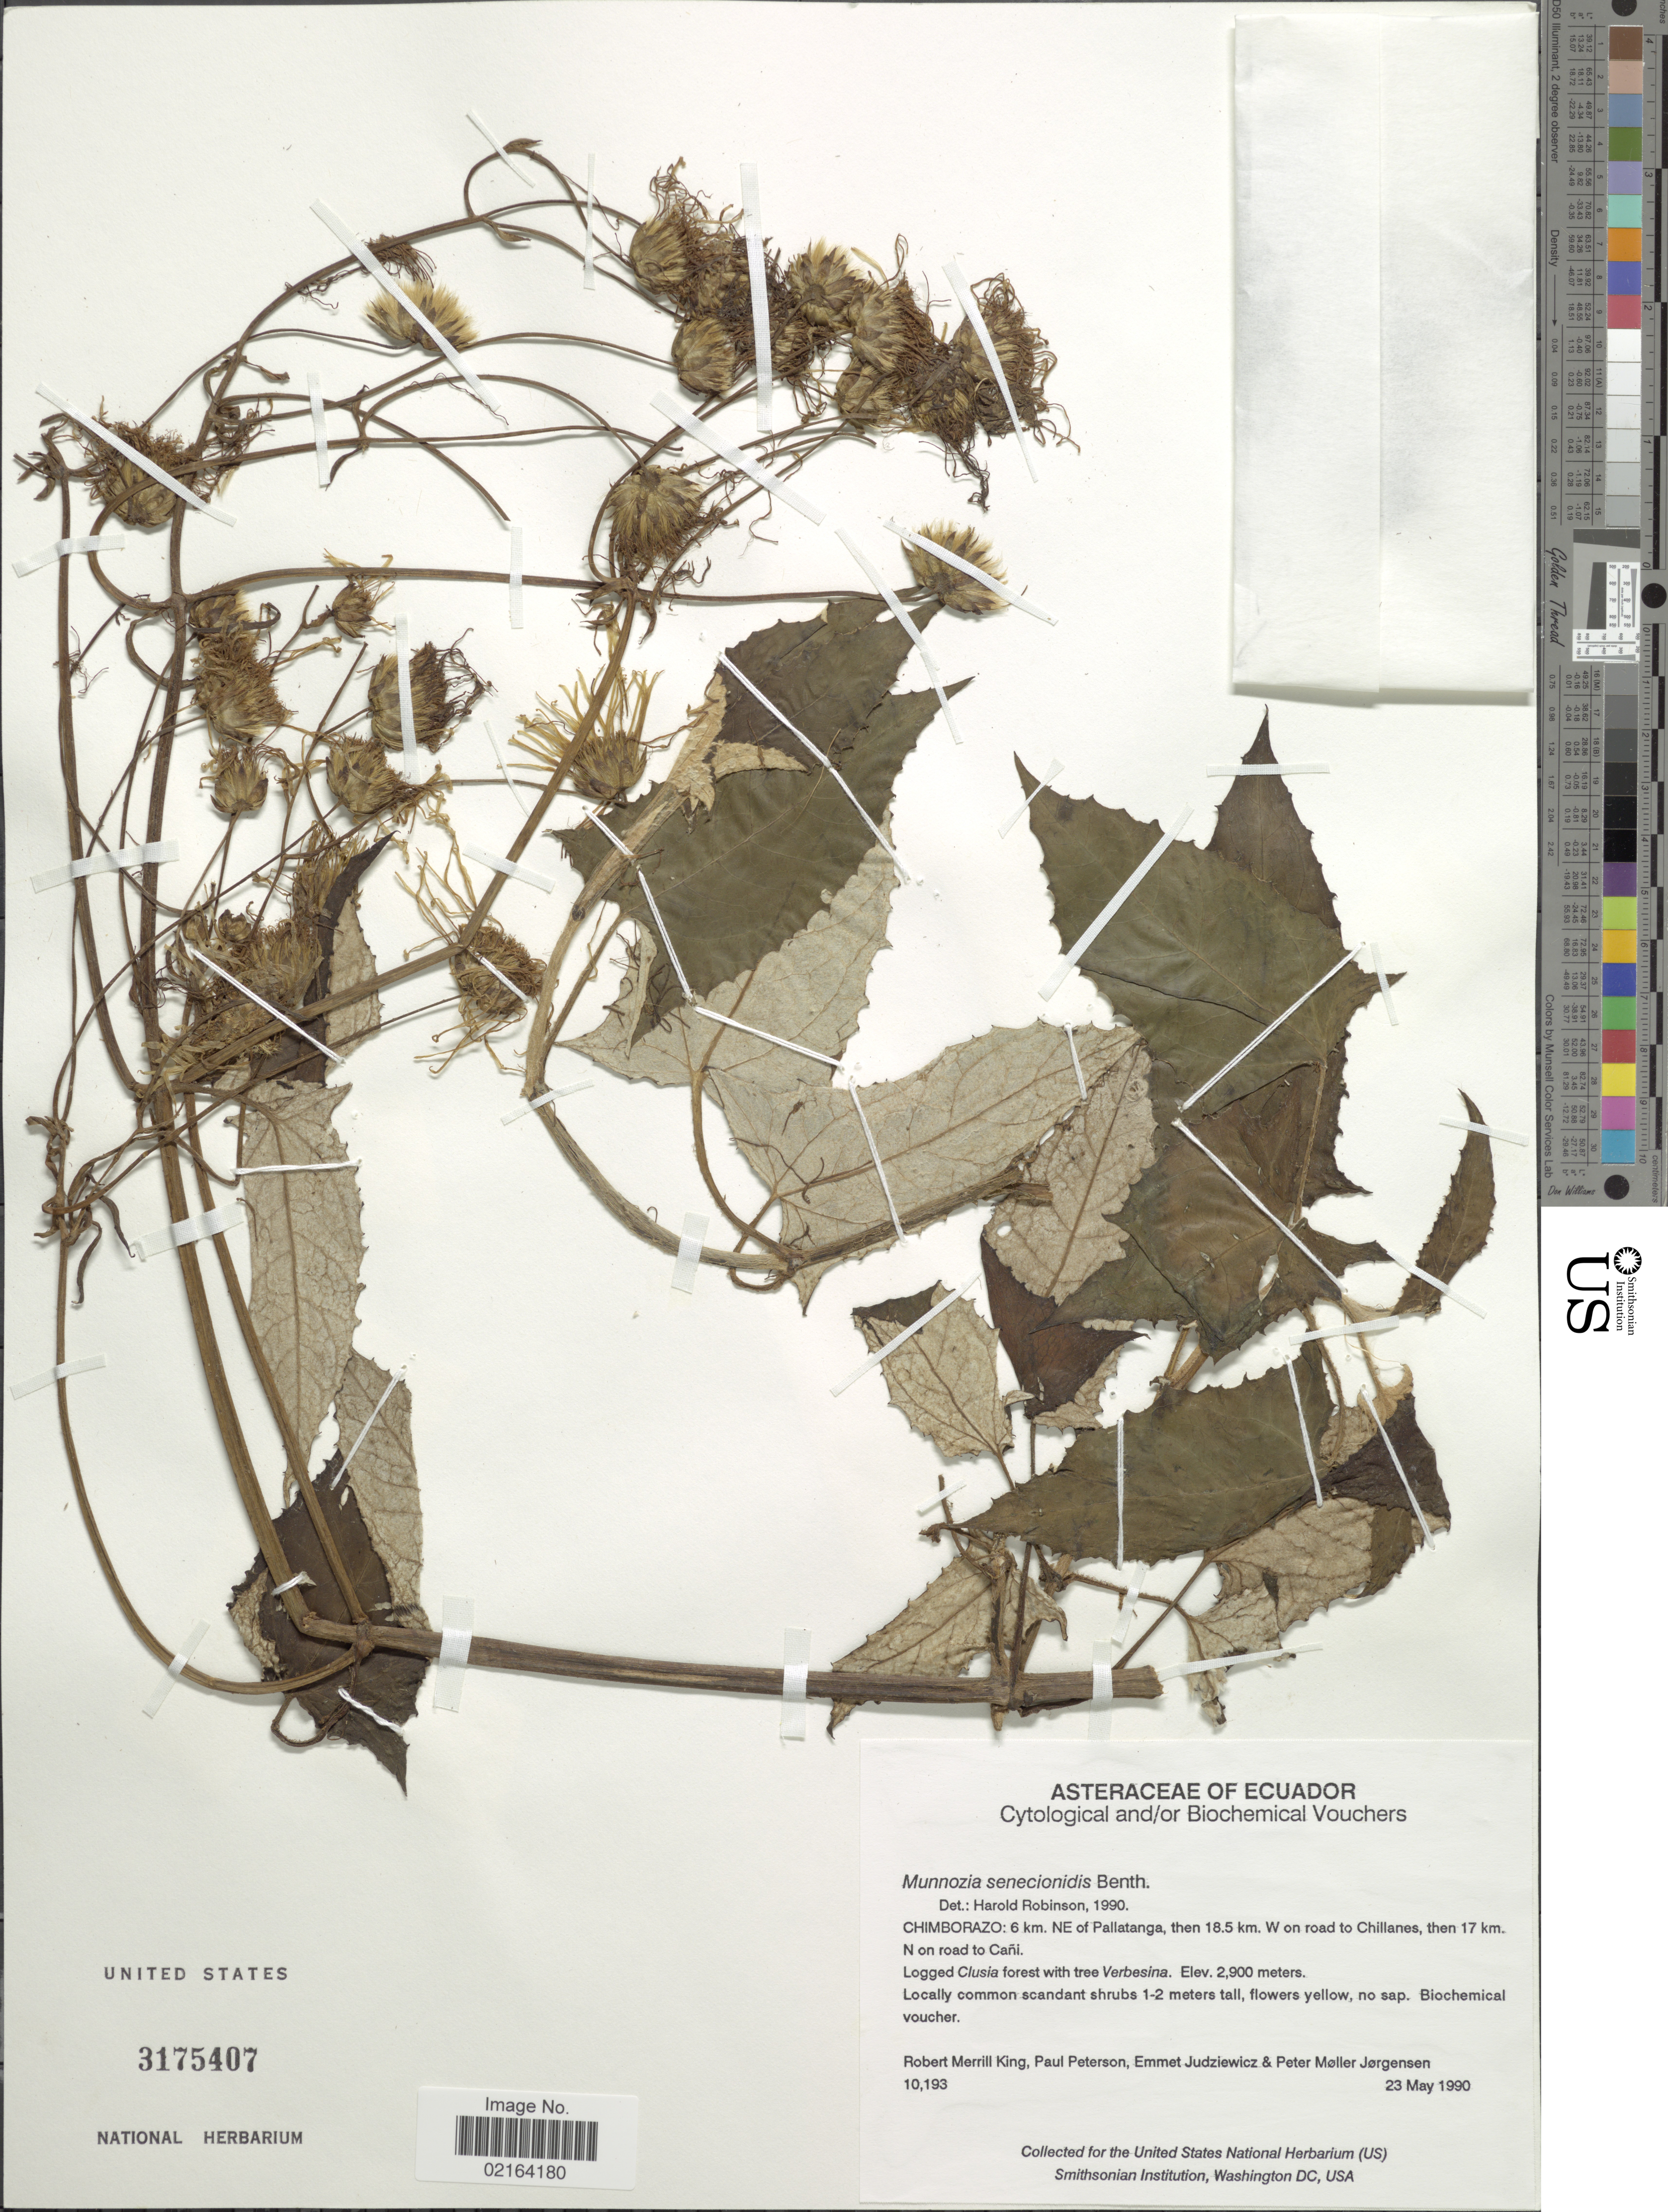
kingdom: Plantae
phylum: Tracheophyta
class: Magnoliopsida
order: Asterales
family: Asteraceae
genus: Munnozia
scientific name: Munnozia senecionidis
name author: Benth.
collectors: R. M. King, P. M. Peterson, E. J. Judziewicz & P. M. Jørgensen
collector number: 10193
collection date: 1990-05-23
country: Ecuador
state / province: Chimborazo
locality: Chimborazo: 6 km. NE of Pallatanga, then 18.5 km W on road to Chillanes, then 17 km. N on road to Cani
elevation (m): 2900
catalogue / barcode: US 3175407